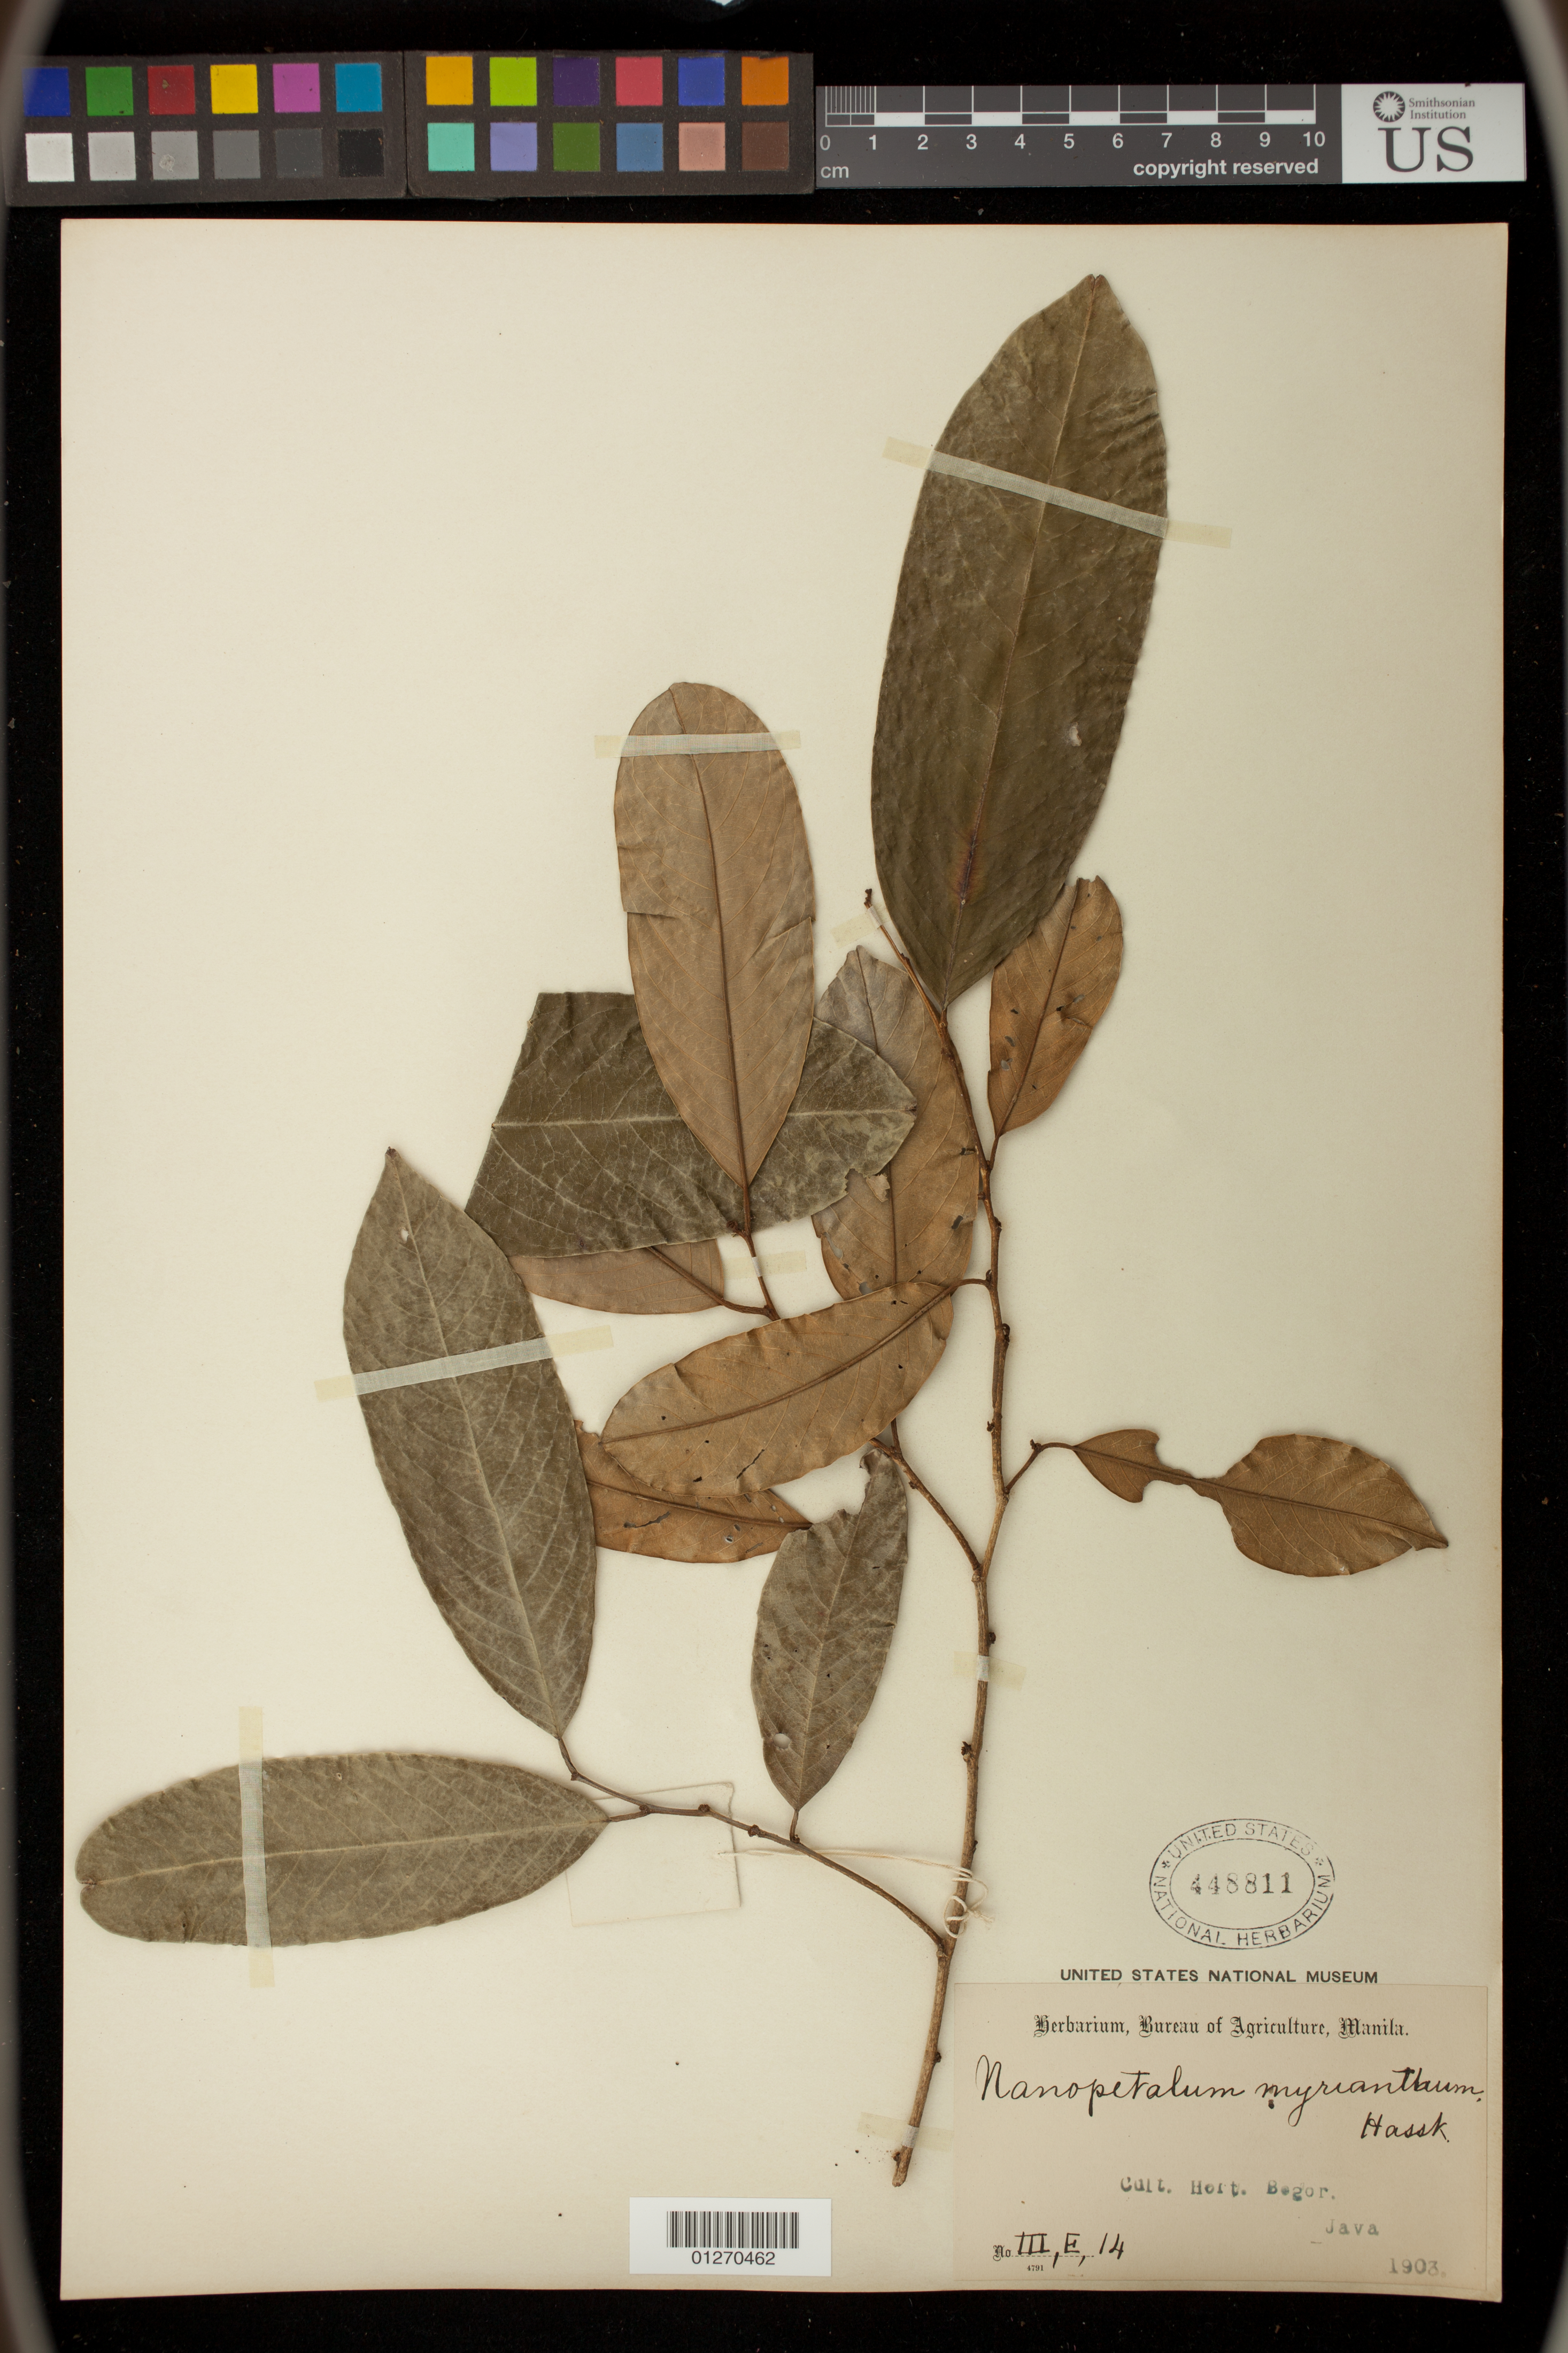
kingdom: Plantae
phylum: Tracheophyta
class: Magnoliopsida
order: Malpighiales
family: Phyllanthaceae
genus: Cleistanthus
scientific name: Cleistanthus myrianthus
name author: (Hassk.) Kurz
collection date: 1903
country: Indonesia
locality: Cult. Hort. Begor,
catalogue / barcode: US 448811